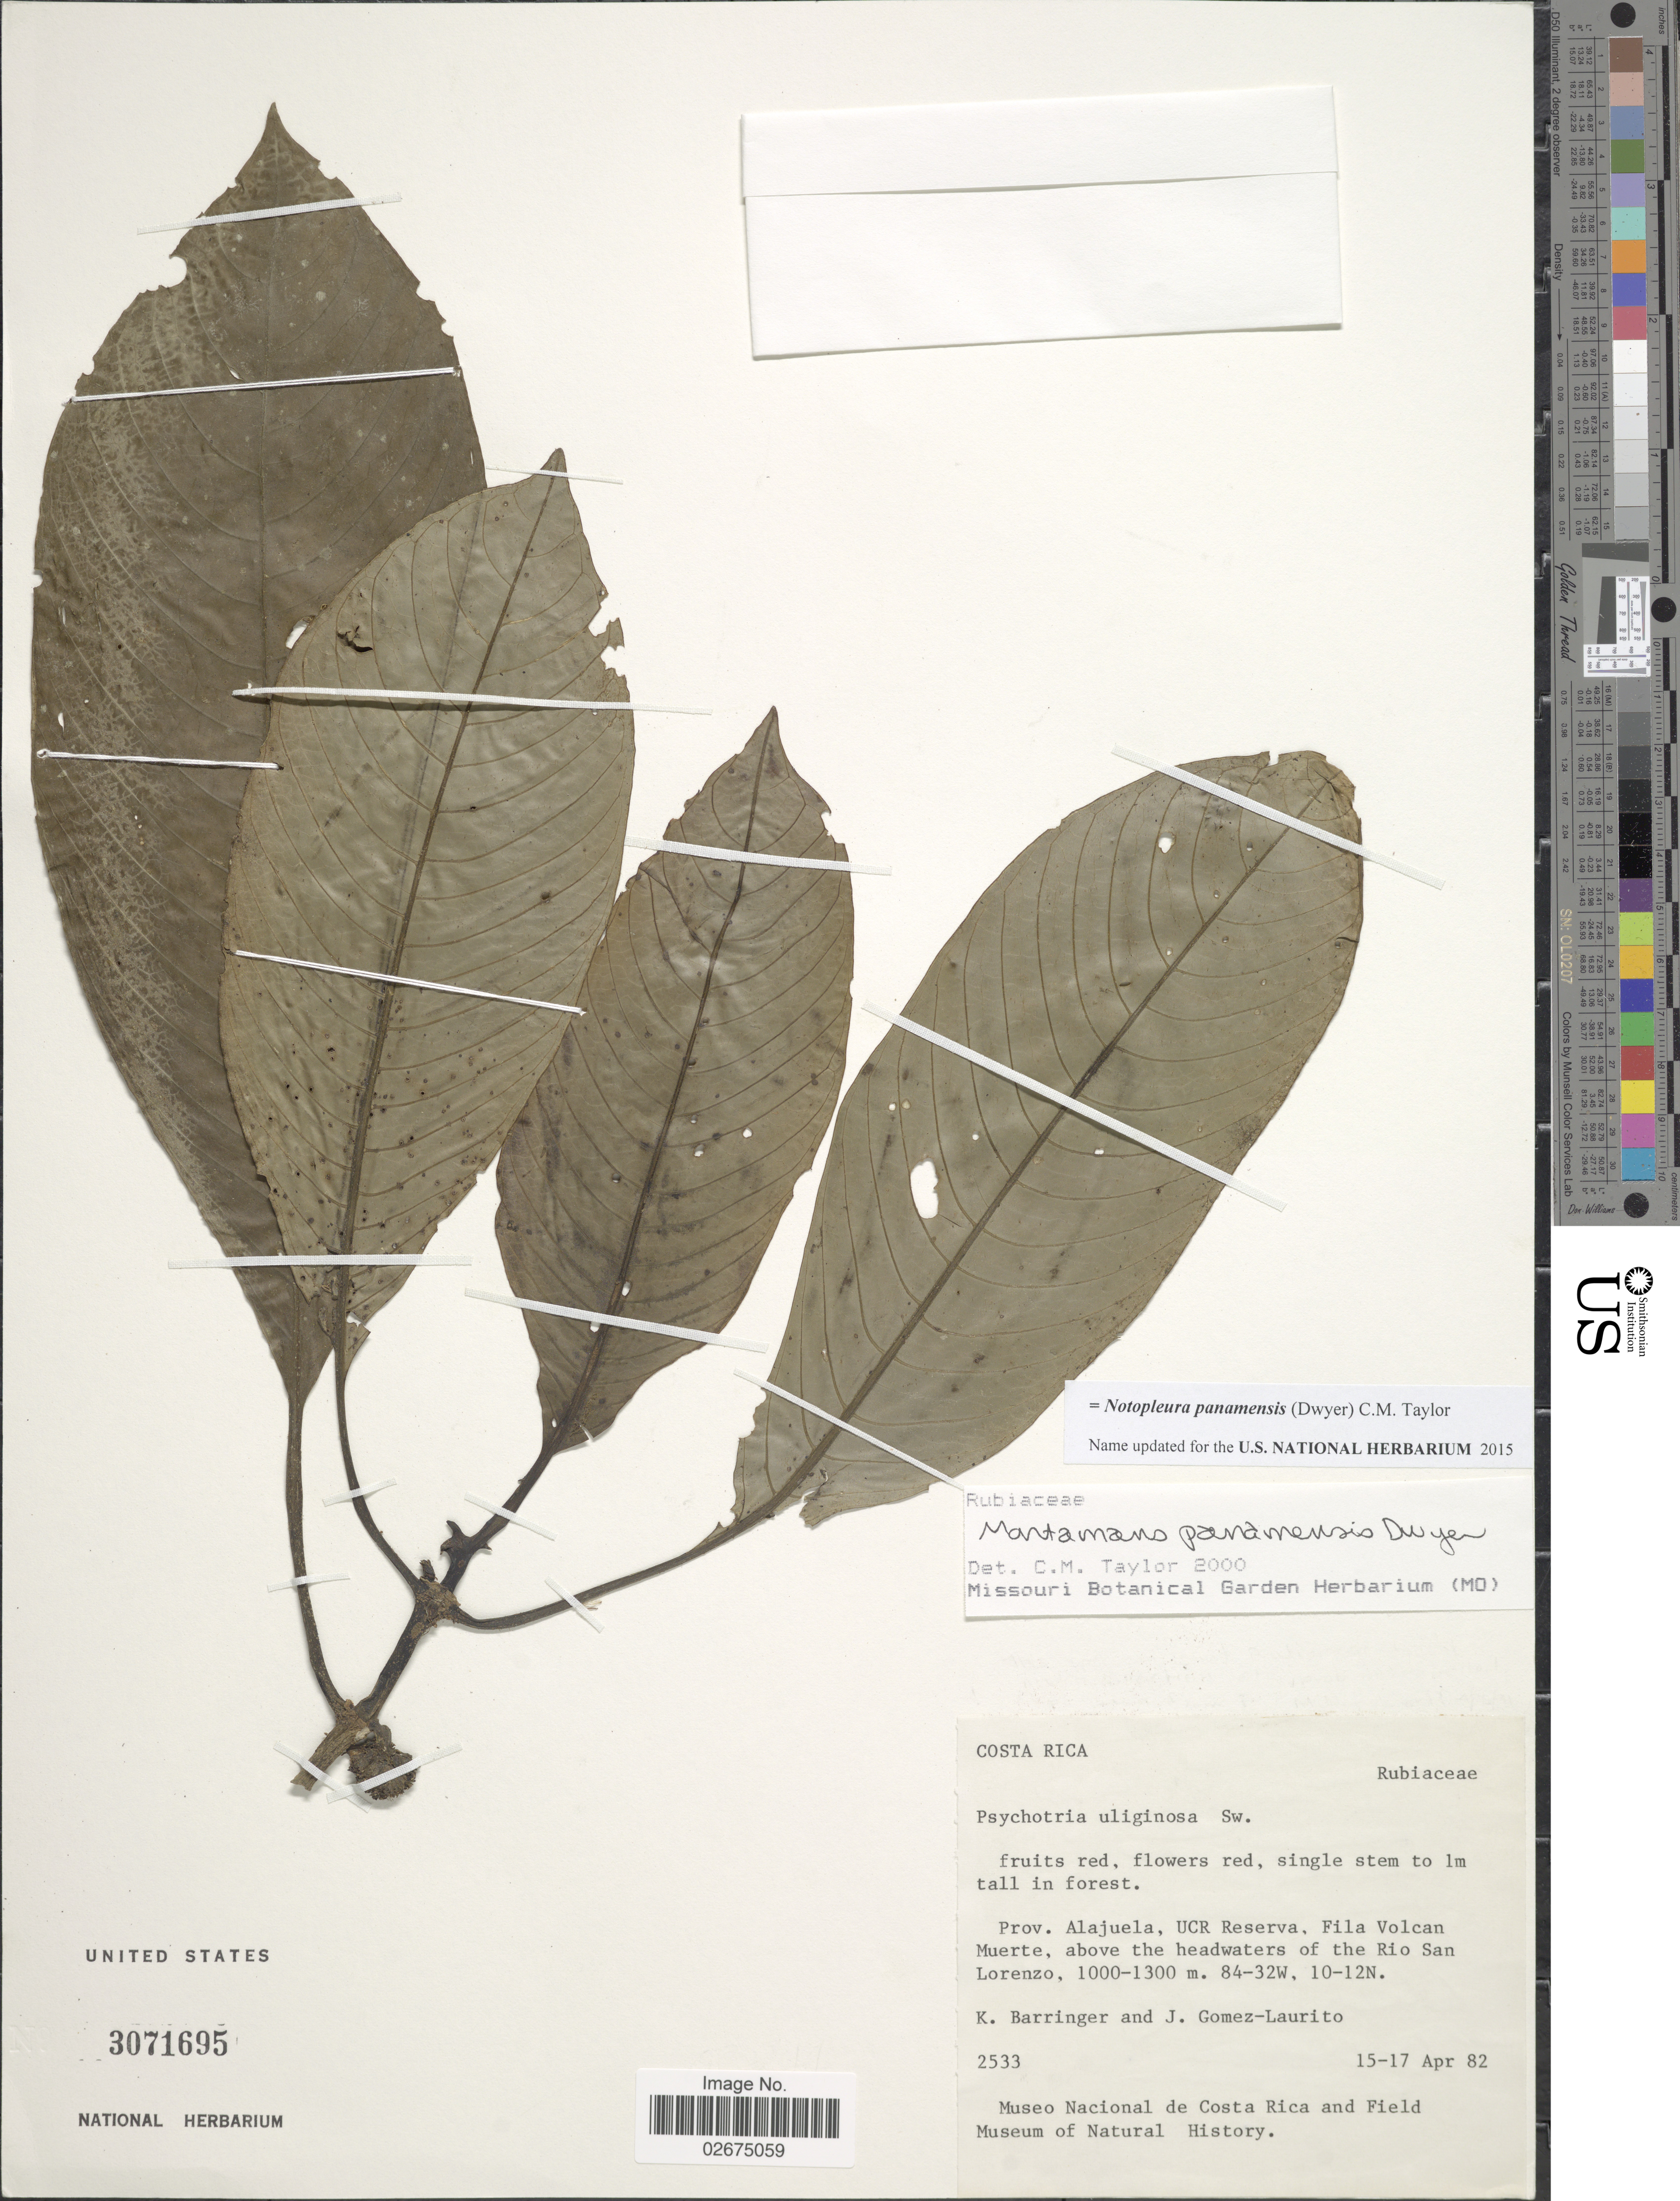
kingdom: Plantae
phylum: Tracheophyta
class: Magnoliopsida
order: Gentianales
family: Rubiaceae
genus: Notopleura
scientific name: Notopleura panamensis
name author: (Dwyer) C.M. Taylor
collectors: K. Barringer & J. A. Gómez-Laurito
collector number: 2533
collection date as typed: Transcribed d/m/y: 15/4/82 to 17/4/82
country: Costa Rica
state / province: Alajuela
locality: UCR Reserva. Fila Volcan Muerte, above the headwaters of the Rio San Lorenzo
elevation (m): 1000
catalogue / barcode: US 3071695